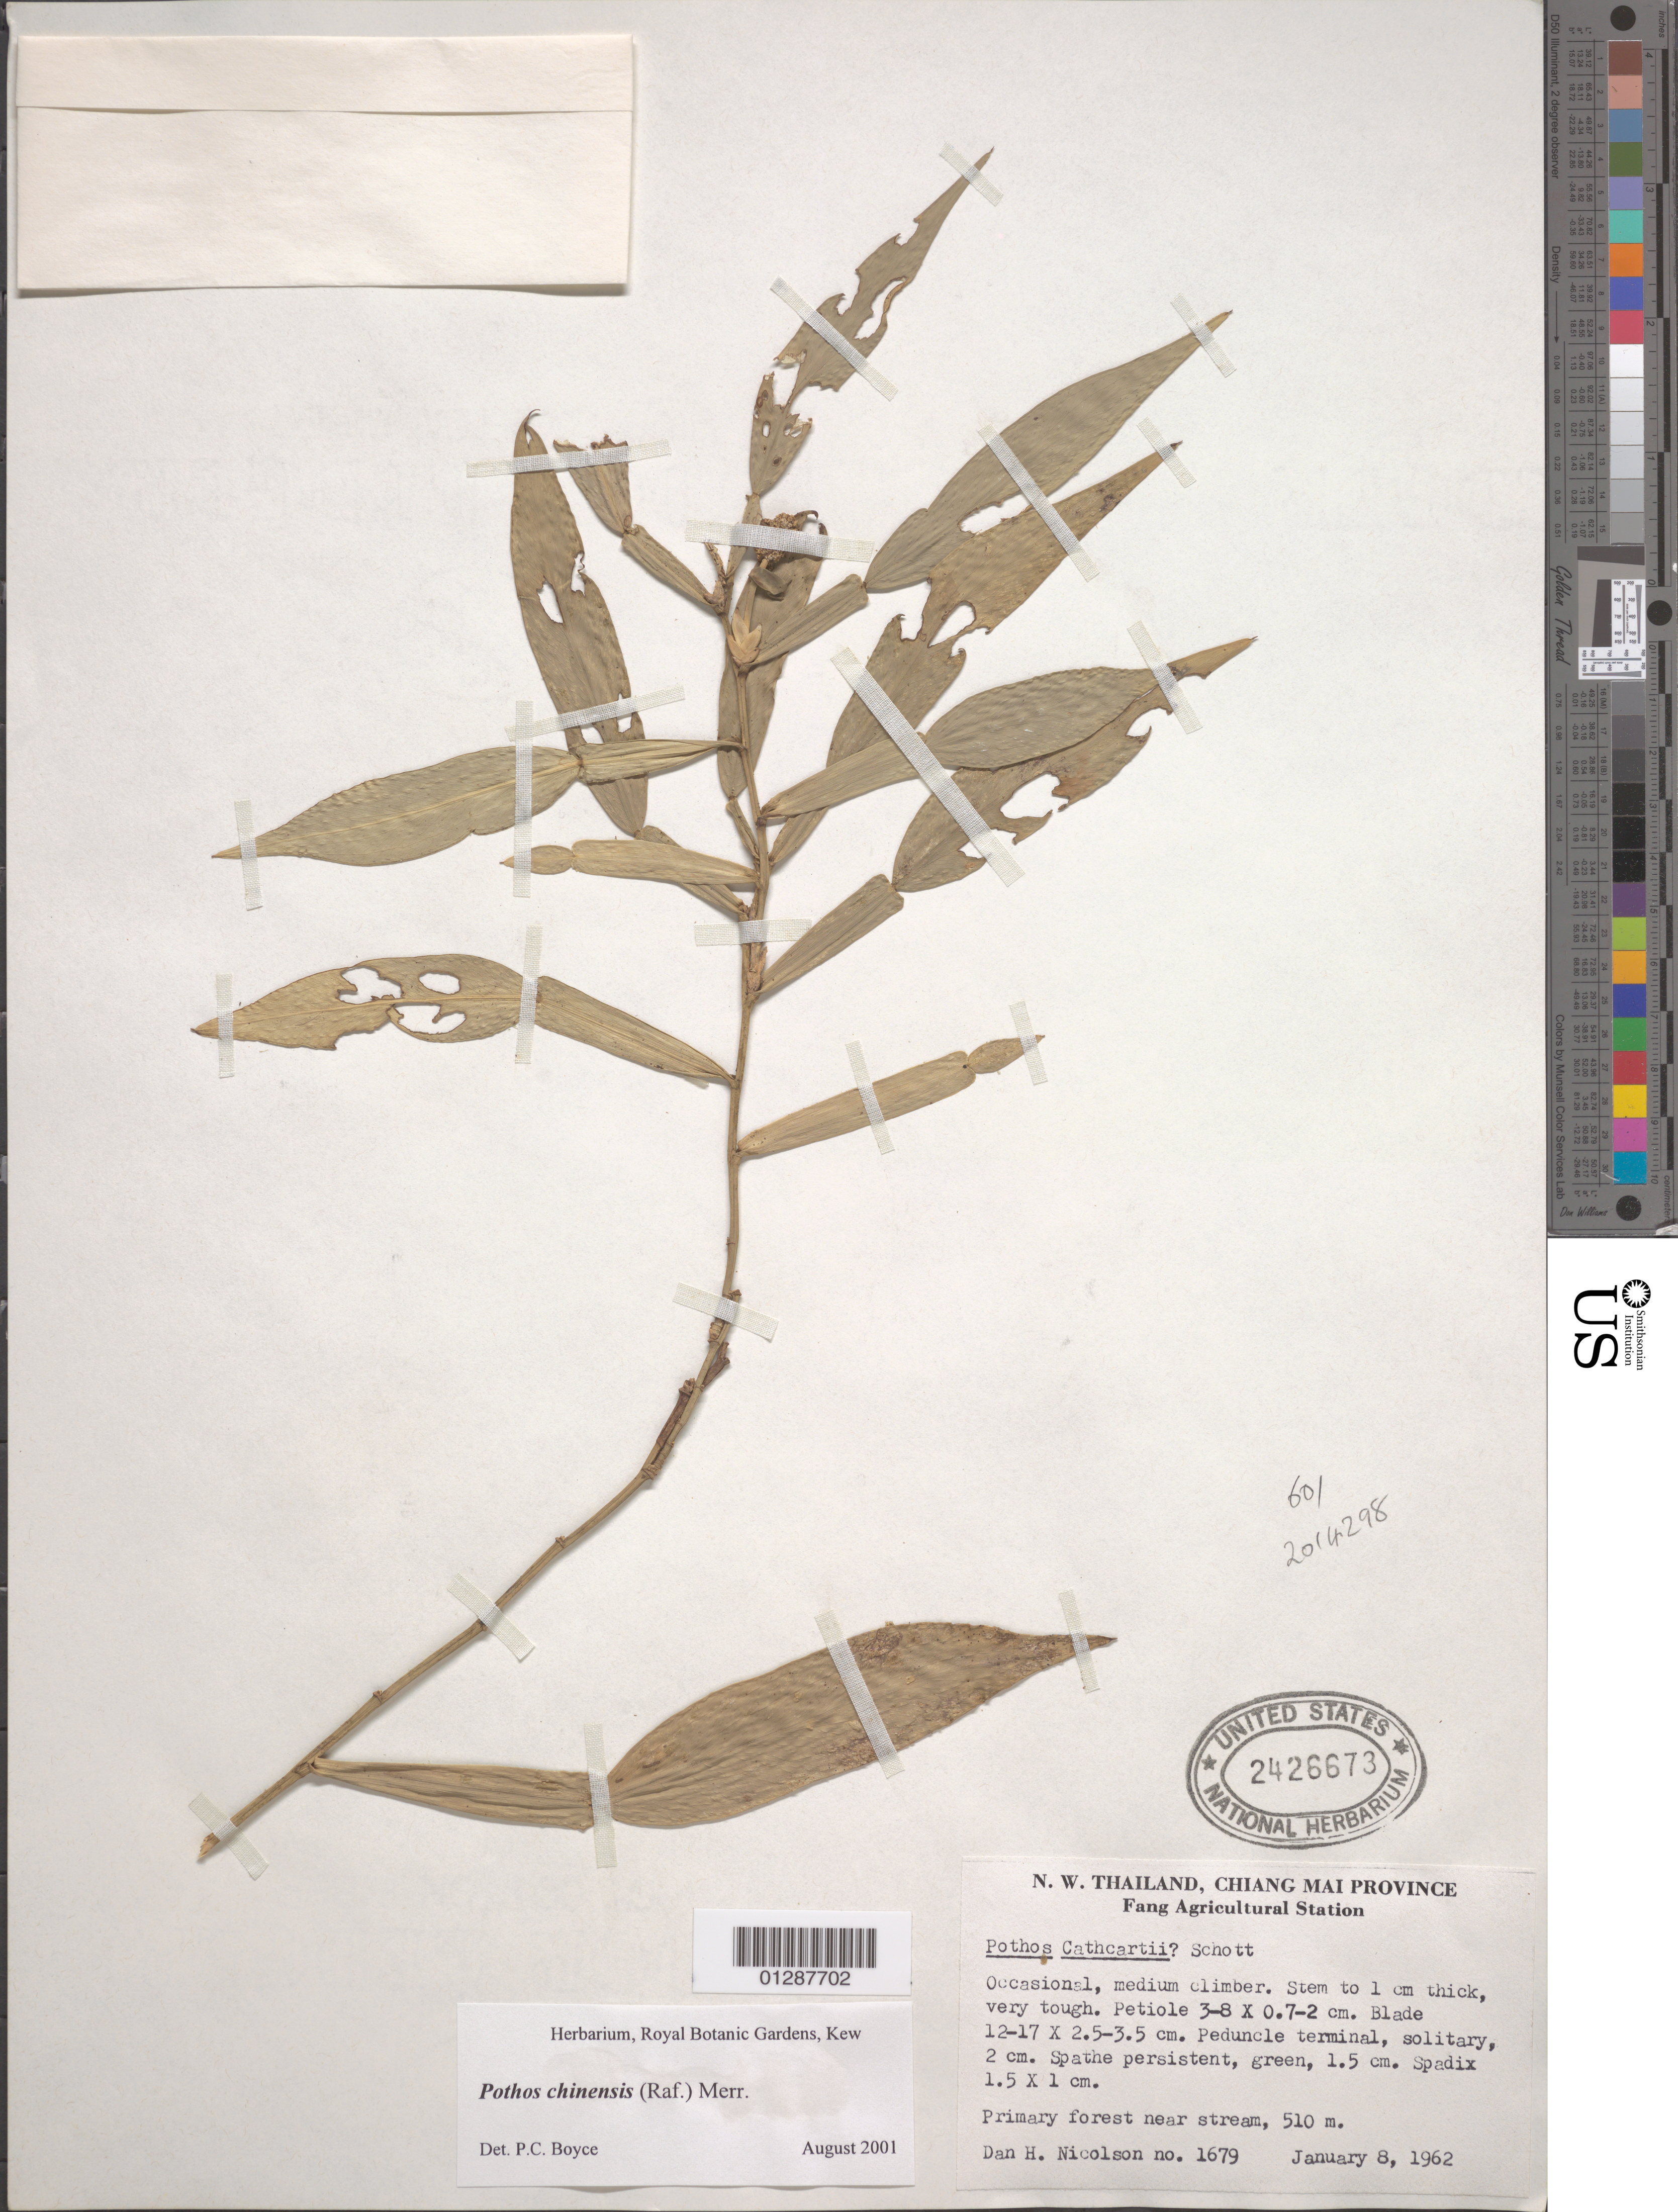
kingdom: Plantae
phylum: Tracheophyta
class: Liliopsida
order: Alismatales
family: Araceae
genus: Pothos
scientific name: Pothos chinensis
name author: (Raf.) Merr.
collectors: D. H. Nicolson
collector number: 1679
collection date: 1962-01-08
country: Thailand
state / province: Chiang Mai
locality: N. W. Thailand.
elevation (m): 510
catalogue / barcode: US 2426673